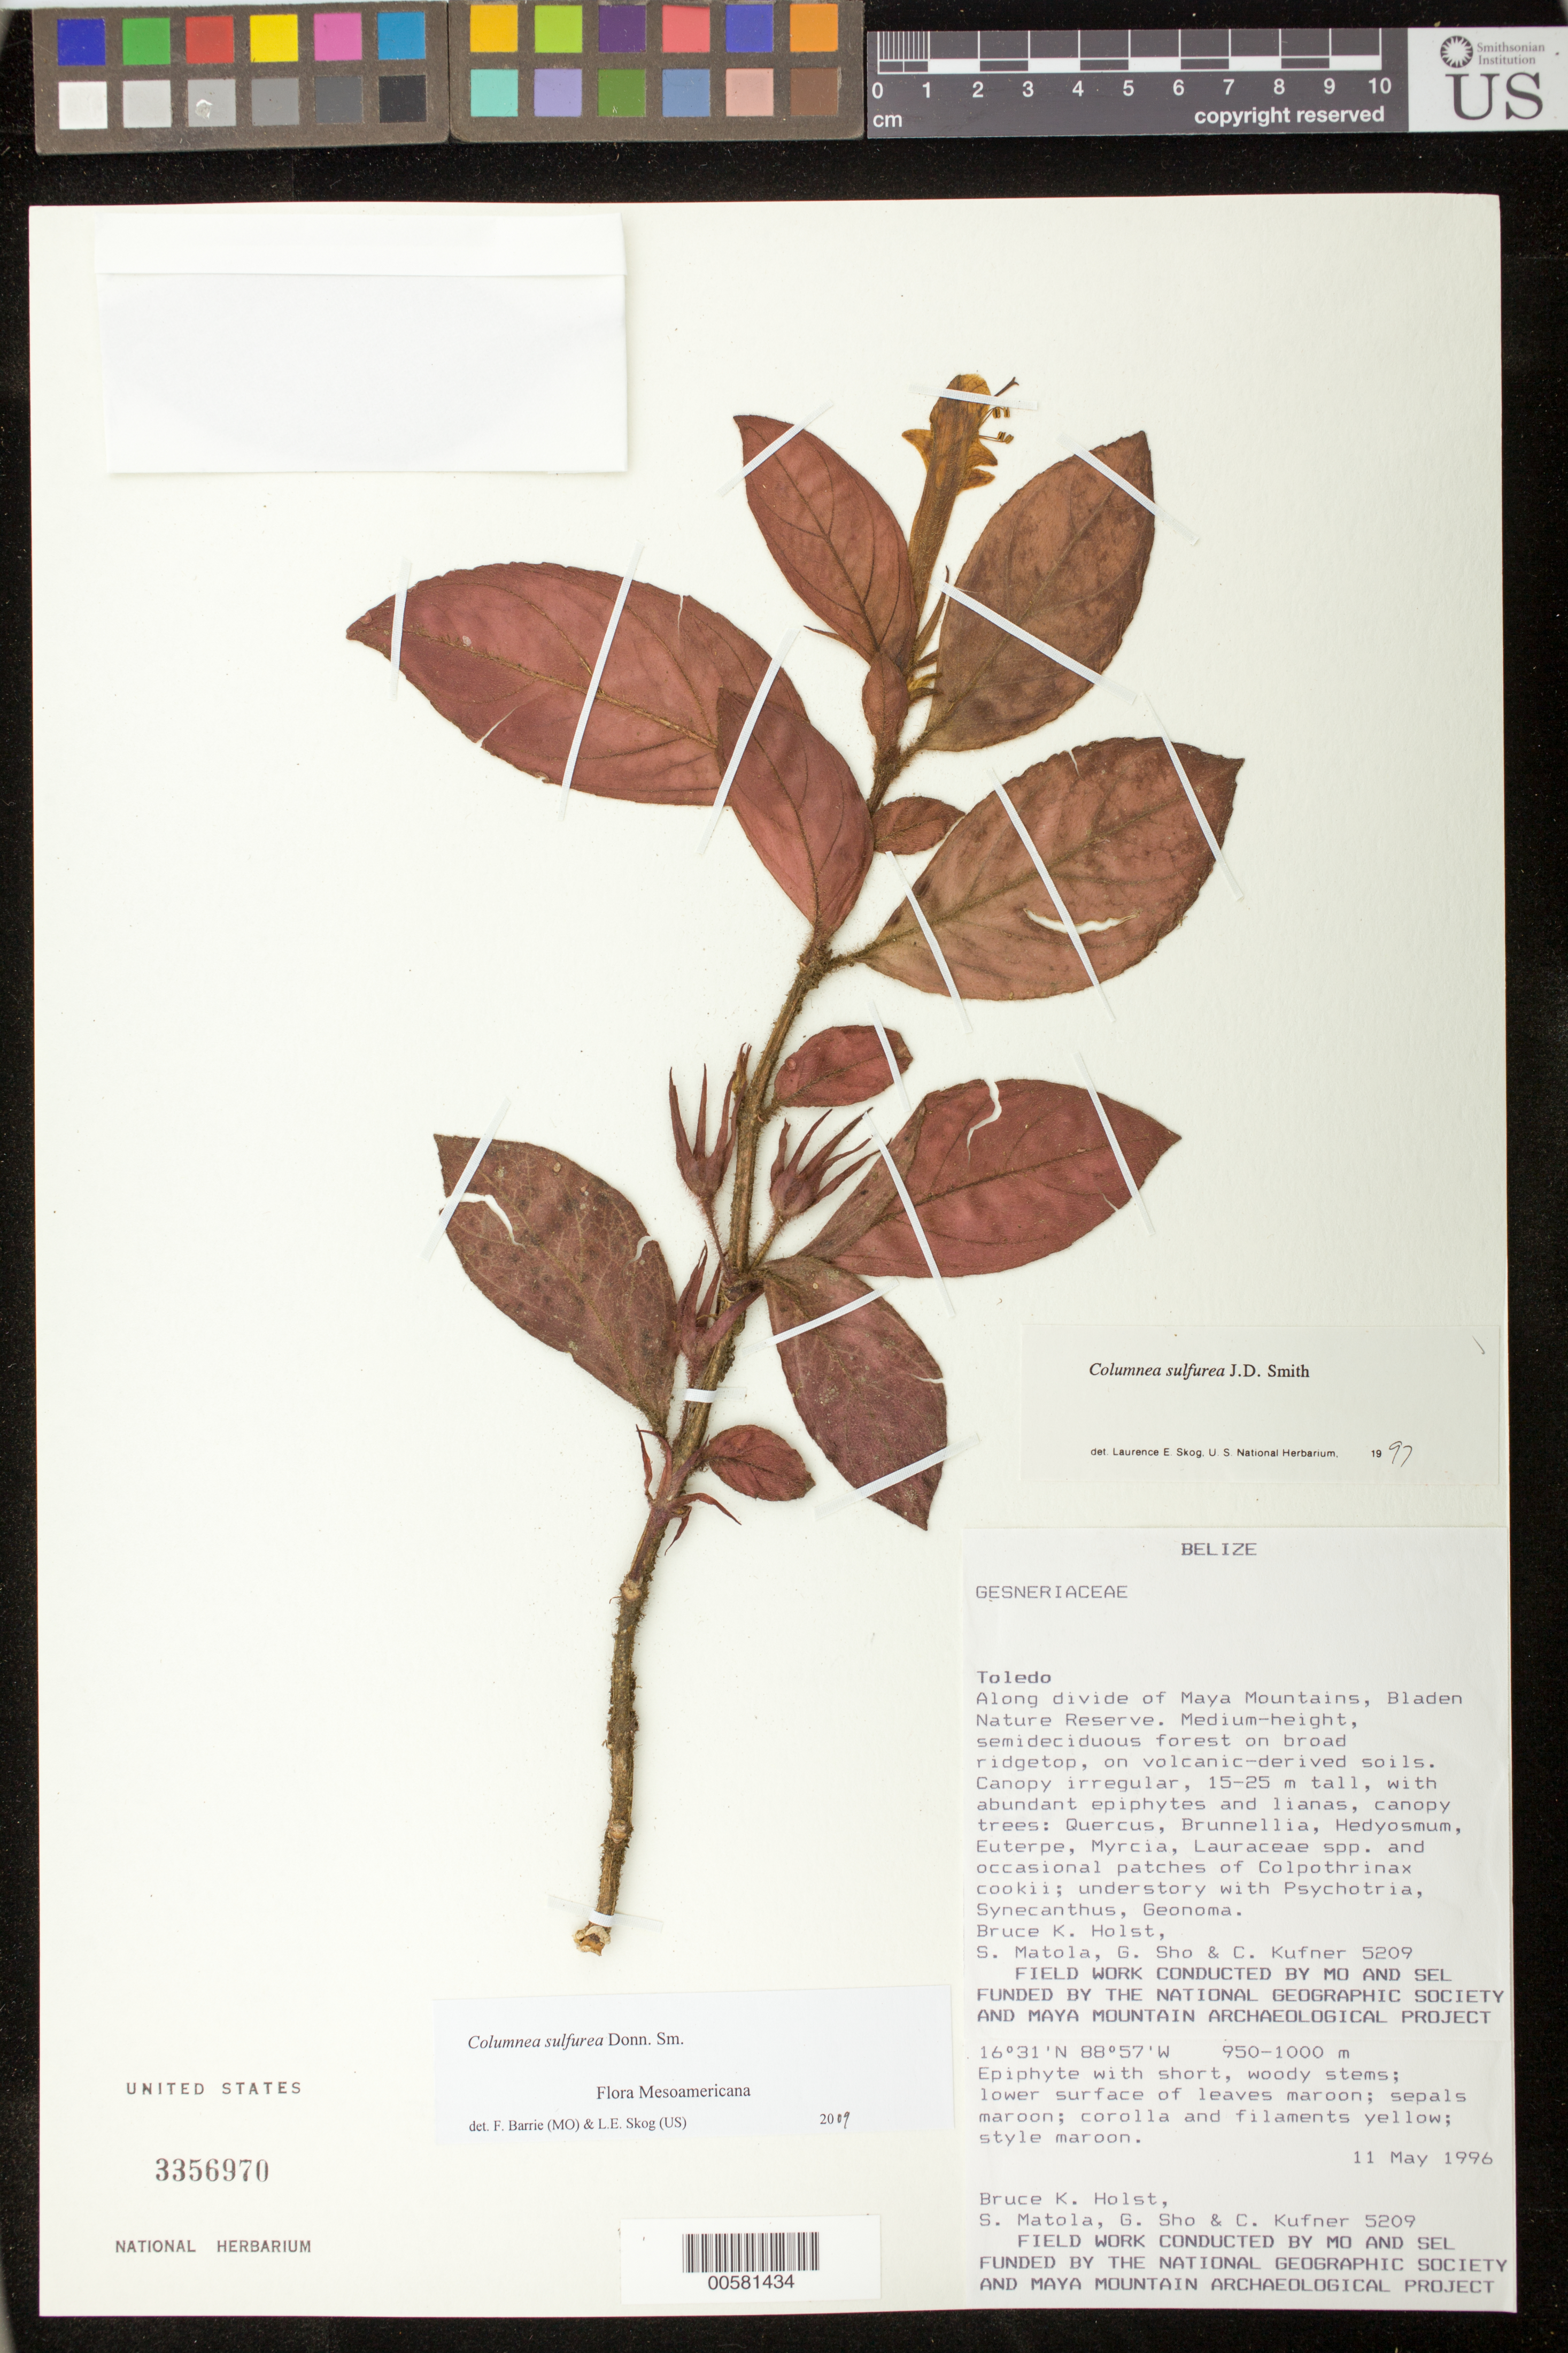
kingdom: Plantae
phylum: Tracheophyta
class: Magnoliopsida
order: Lamiales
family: Gesneriaceae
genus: Columnea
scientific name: Columnea sulfurea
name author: Donn. Sm.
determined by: Skog, Laurence E.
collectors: B. Holst, S. Matola, G. Sho & C. Kufner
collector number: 5209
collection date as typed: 11 May 1996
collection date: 1996-05-11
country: Belize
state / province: Toledo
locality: Along divide of Maya Mountains, Bladen Nature Reserve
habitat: Medium-height, semideciduous forest on broad ridgetop, on volcani-derived soils; canopy irregular, 15-25 m tall, with abundant epiphytes and lianas. . .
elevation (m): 950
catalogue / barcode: US 3356970